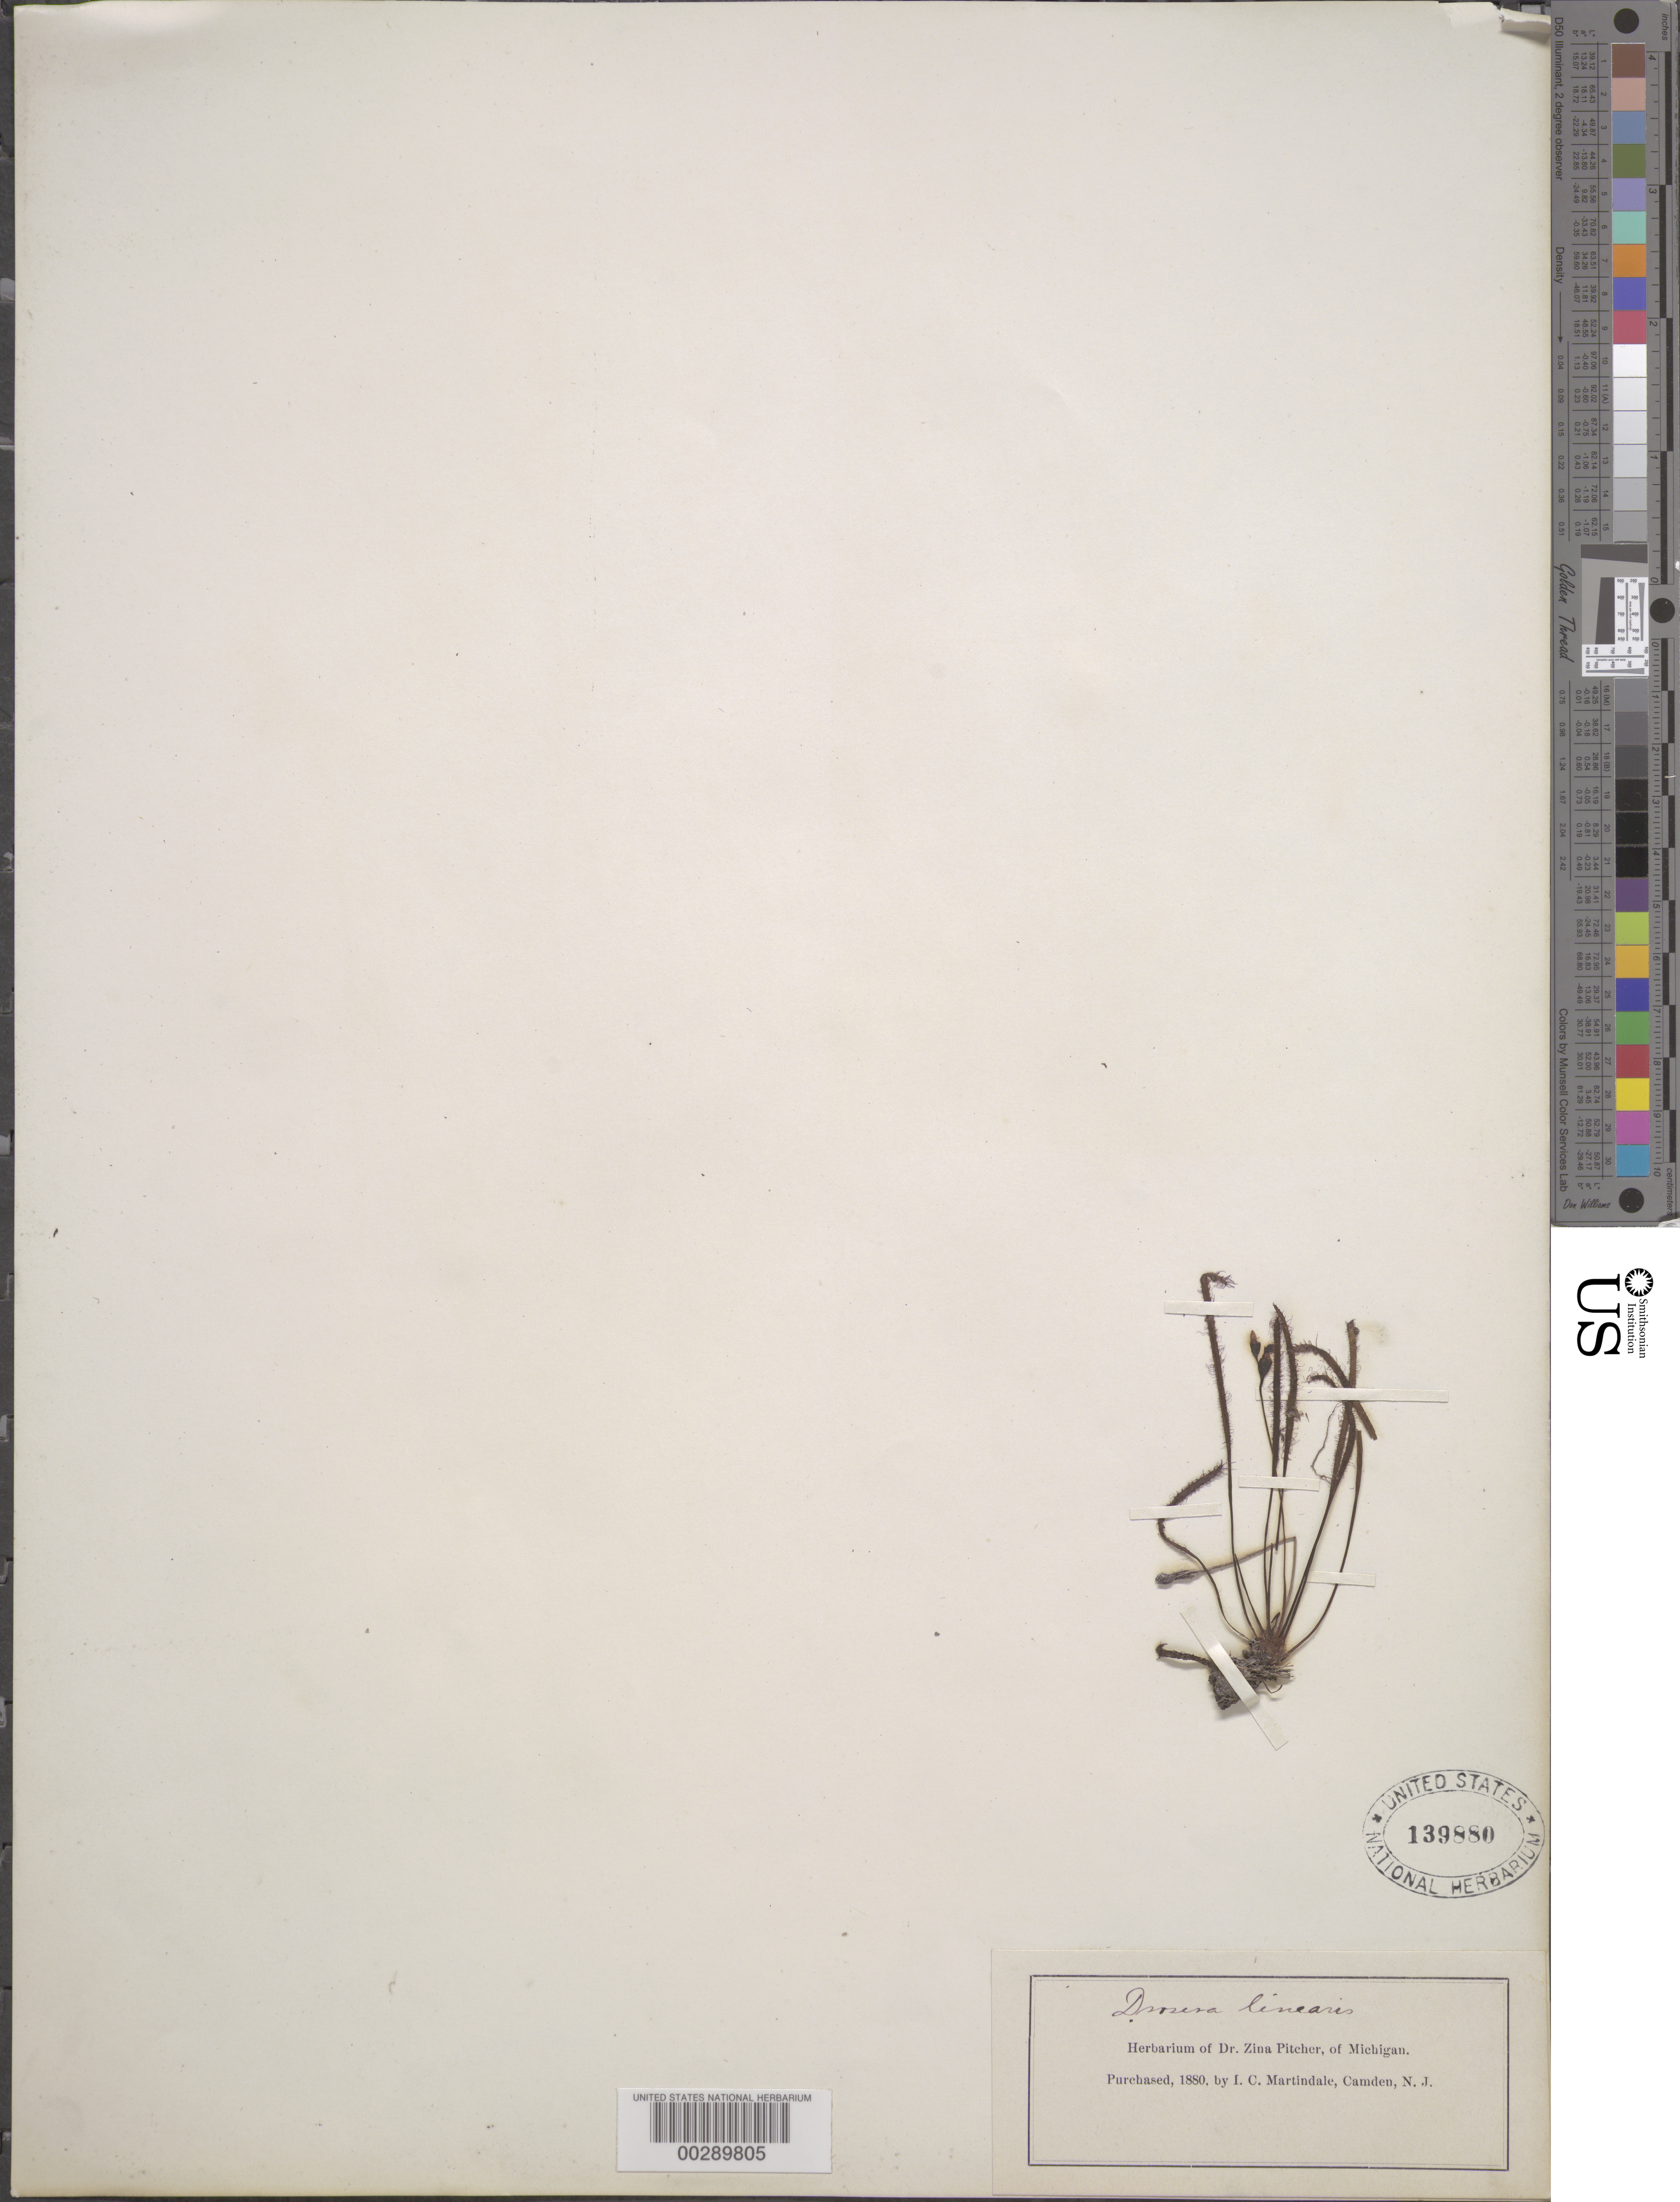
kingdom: Plantae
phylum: Tracheophyta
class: Magnoliopsida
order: Caryophyllales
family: Droseraceae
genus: Drosera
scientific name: Drosera linearis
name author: Goldie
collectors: ex herb. Z. Pitcher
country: United States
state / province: Washington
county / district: Spokane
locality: Spokane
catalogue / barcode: US 139880